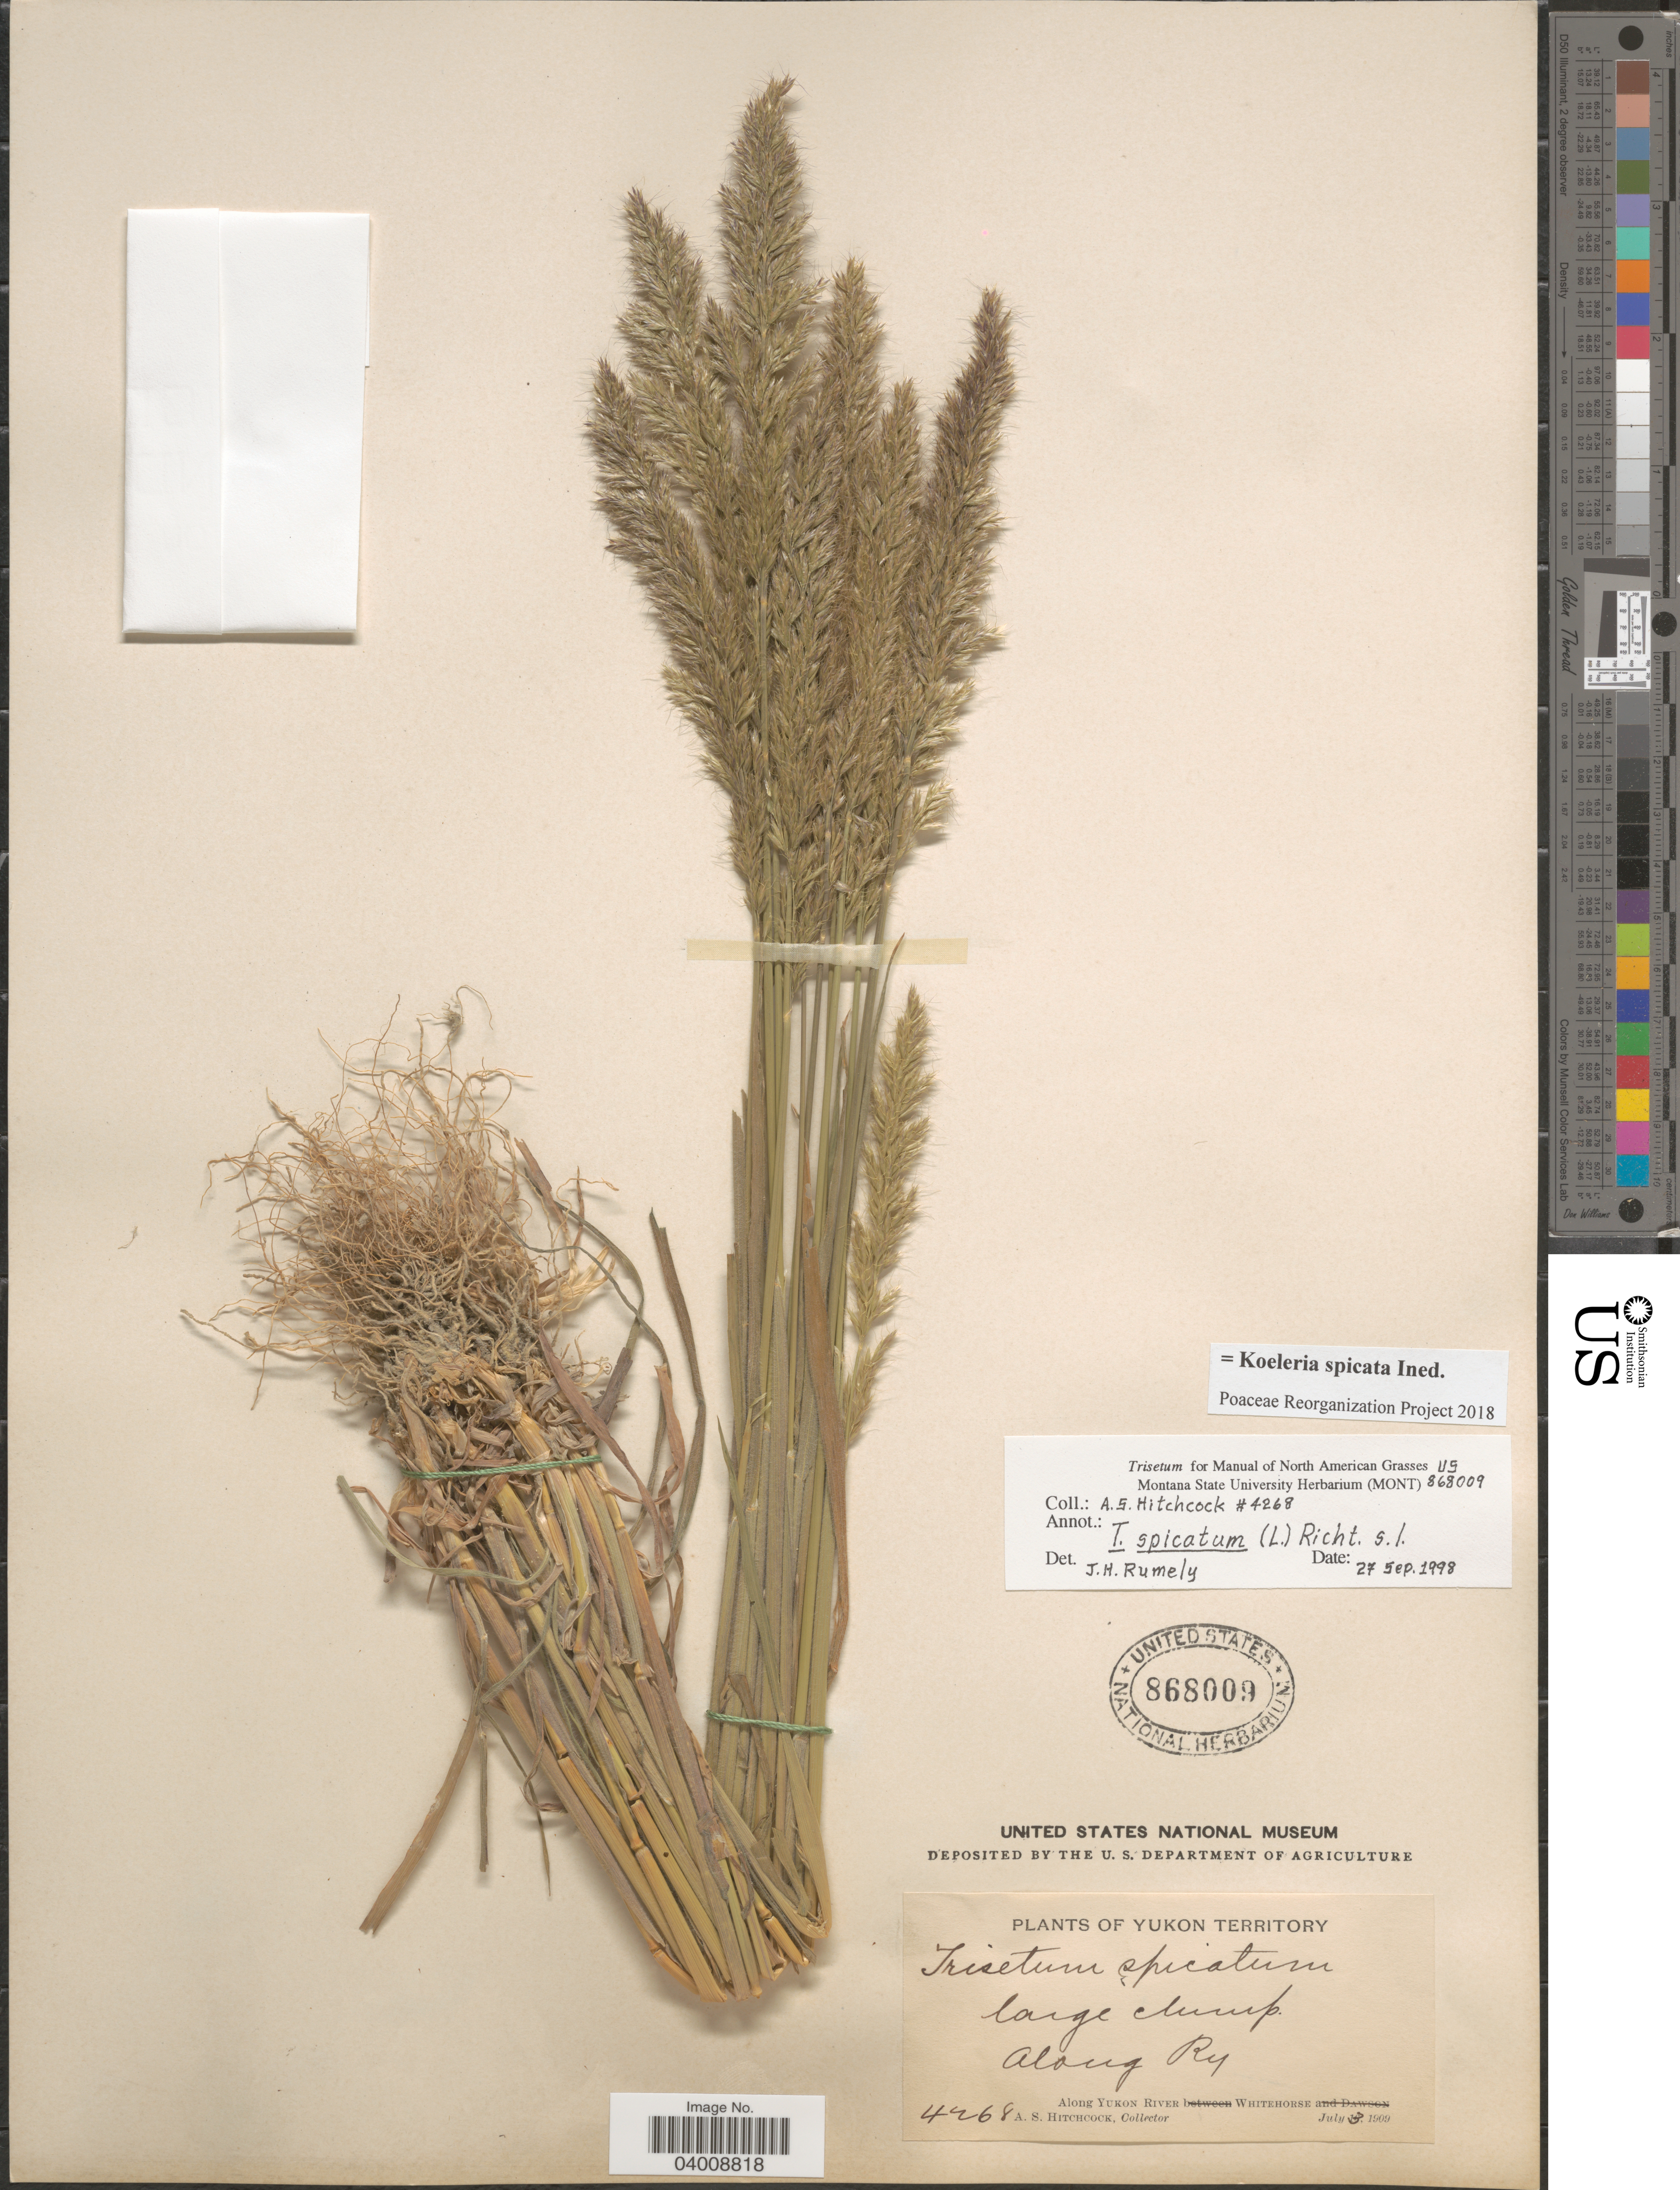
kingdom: Plantae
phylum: Tracheophyta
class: Liliopsida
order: Poales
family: Poaceae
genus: Koeleria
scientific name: Koeleria spicata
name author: (L.) Barberá et al.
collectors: A. S. Hitchcock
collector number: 4268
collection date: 1909-07-03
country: Canada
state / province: Yukon Territory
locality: Along Ry. Along Yukon River Whitehorse.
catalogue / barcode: US 868009